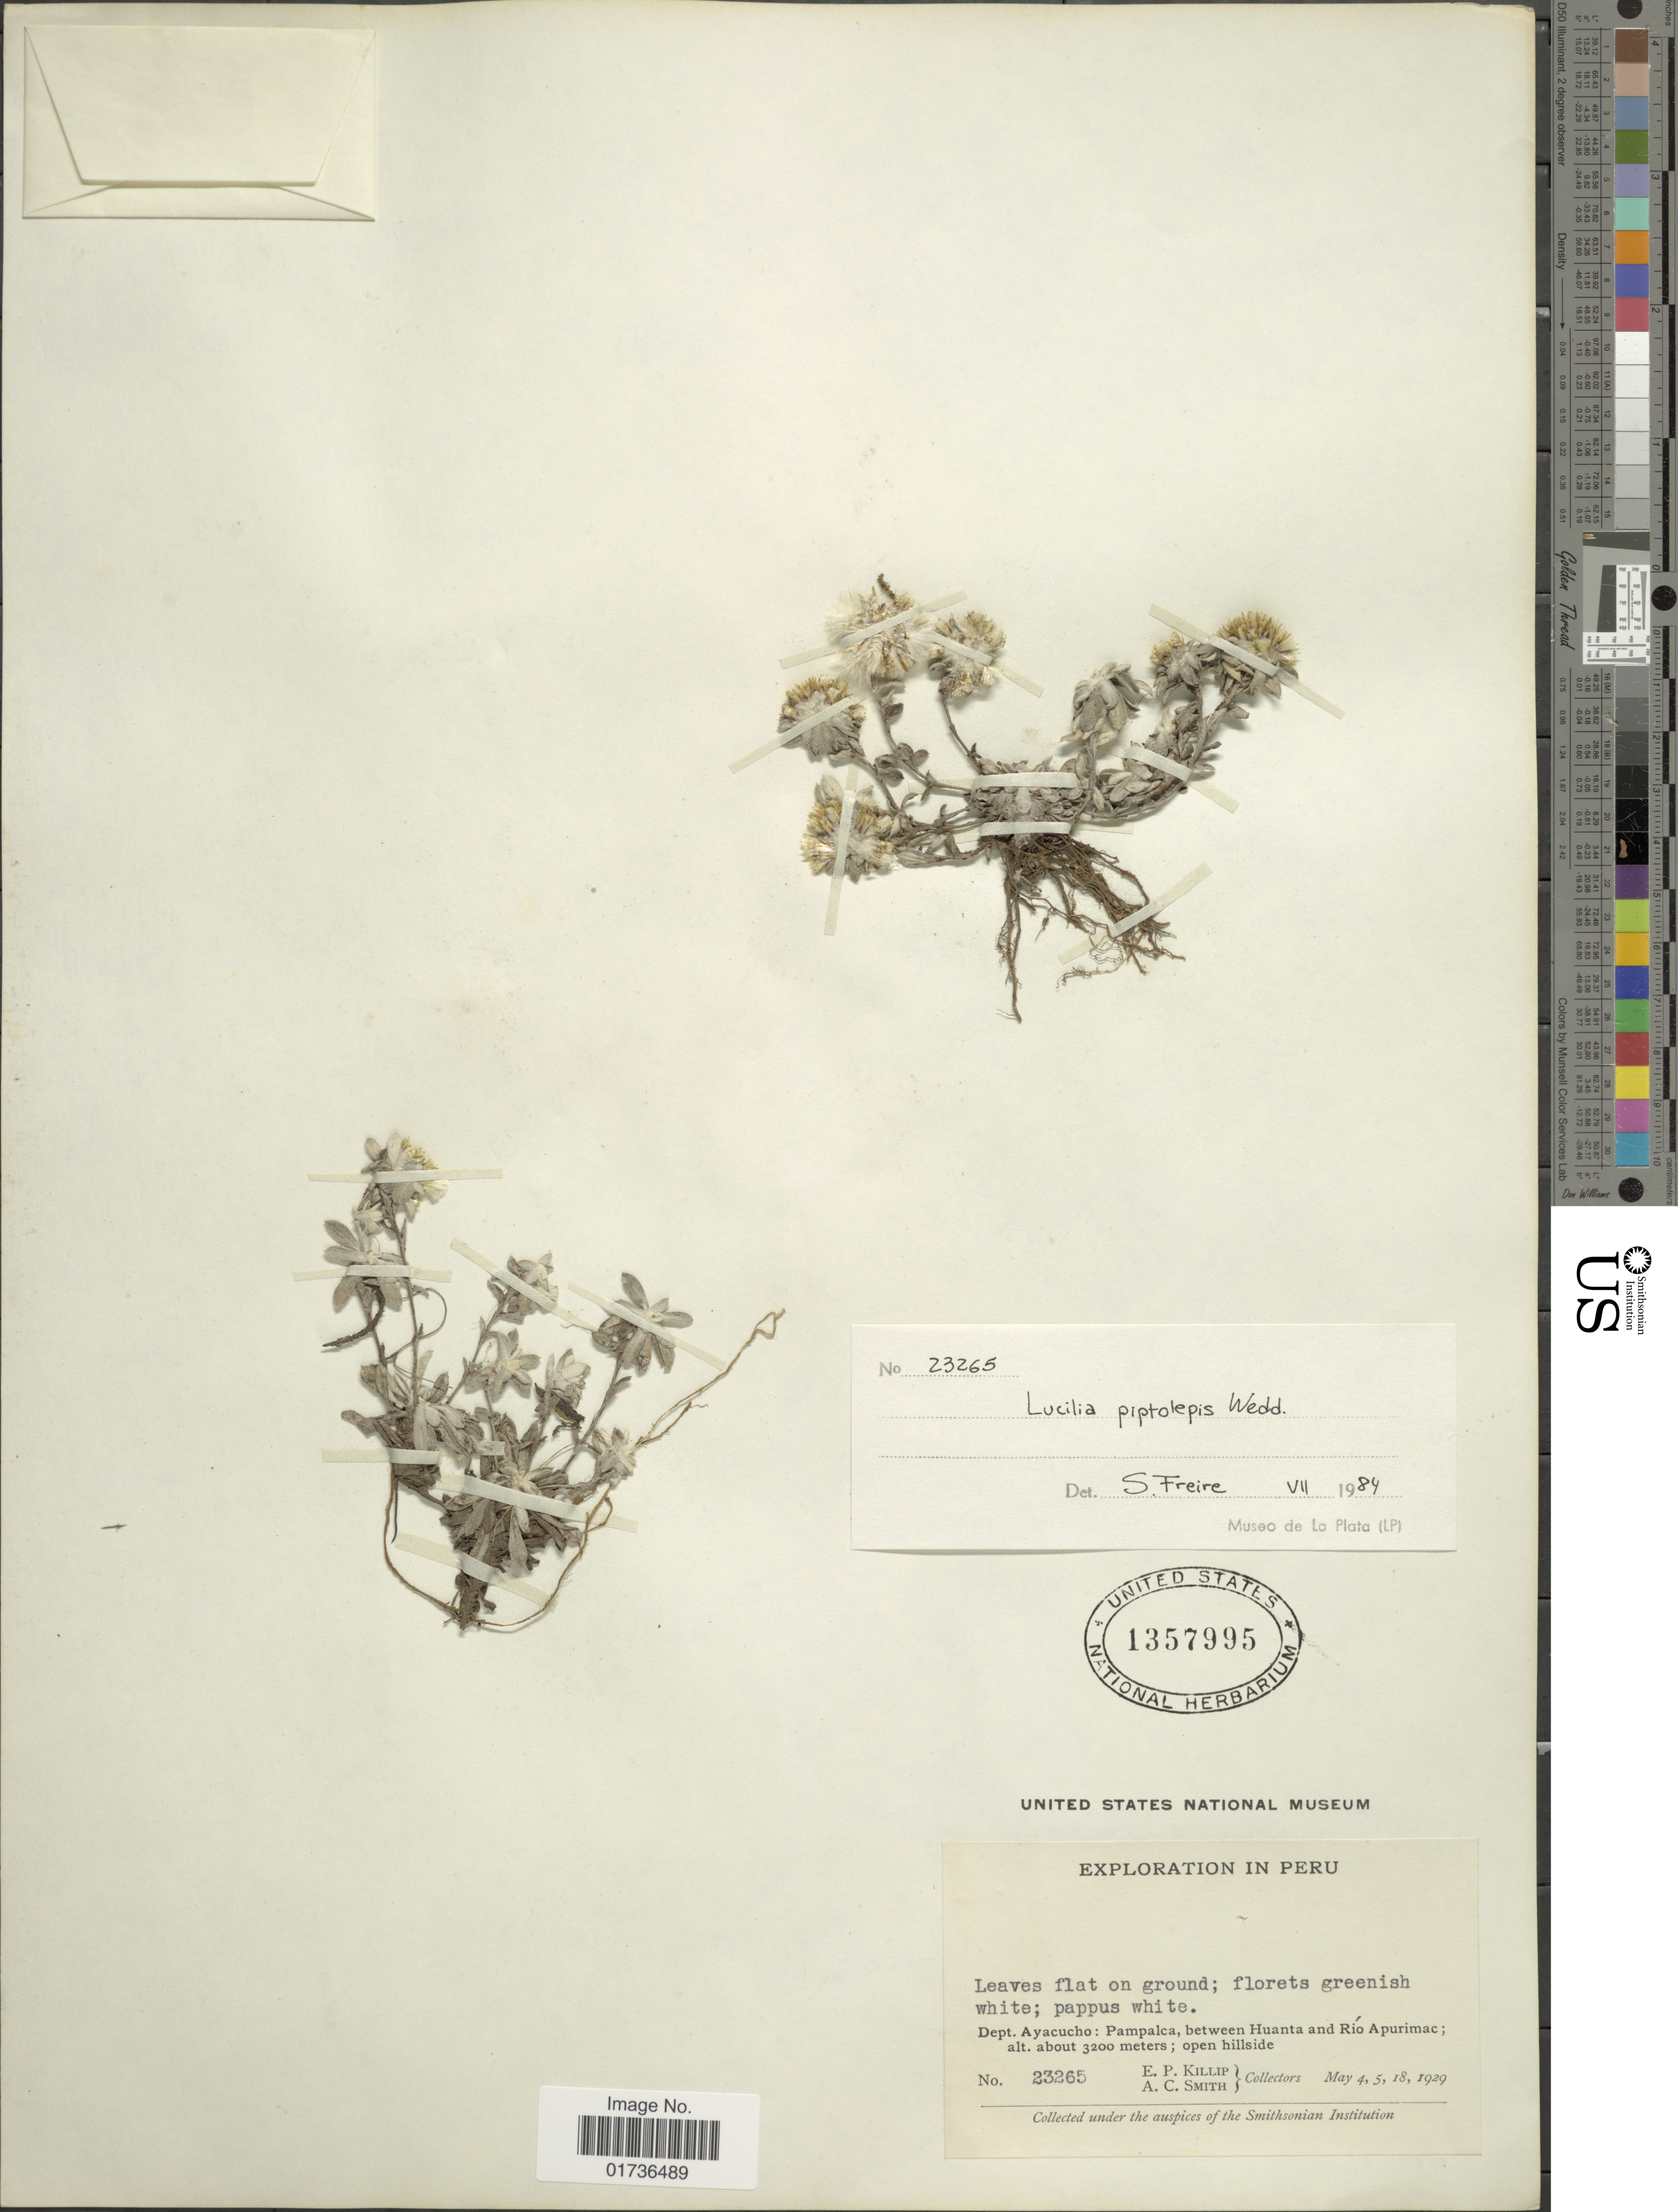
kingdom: Plantae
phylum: Tracheophyta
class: Magnoliopsida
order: Asterales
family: Asteraceae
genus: Mniodes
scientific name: Mniodes piptolepis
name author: (Wedd.) S.E. Freire et al.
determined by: Dillon, M. O.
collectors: E. P. Killip & A. C. Smith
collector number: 23265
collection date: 1929-05-04/1929-05-18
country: Peru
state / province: Ayacucho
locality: Dept. Ayacucho: Pampalca, between HUanta and Río Apurimac; open hillside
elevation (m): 3200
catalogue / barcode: US 1357995